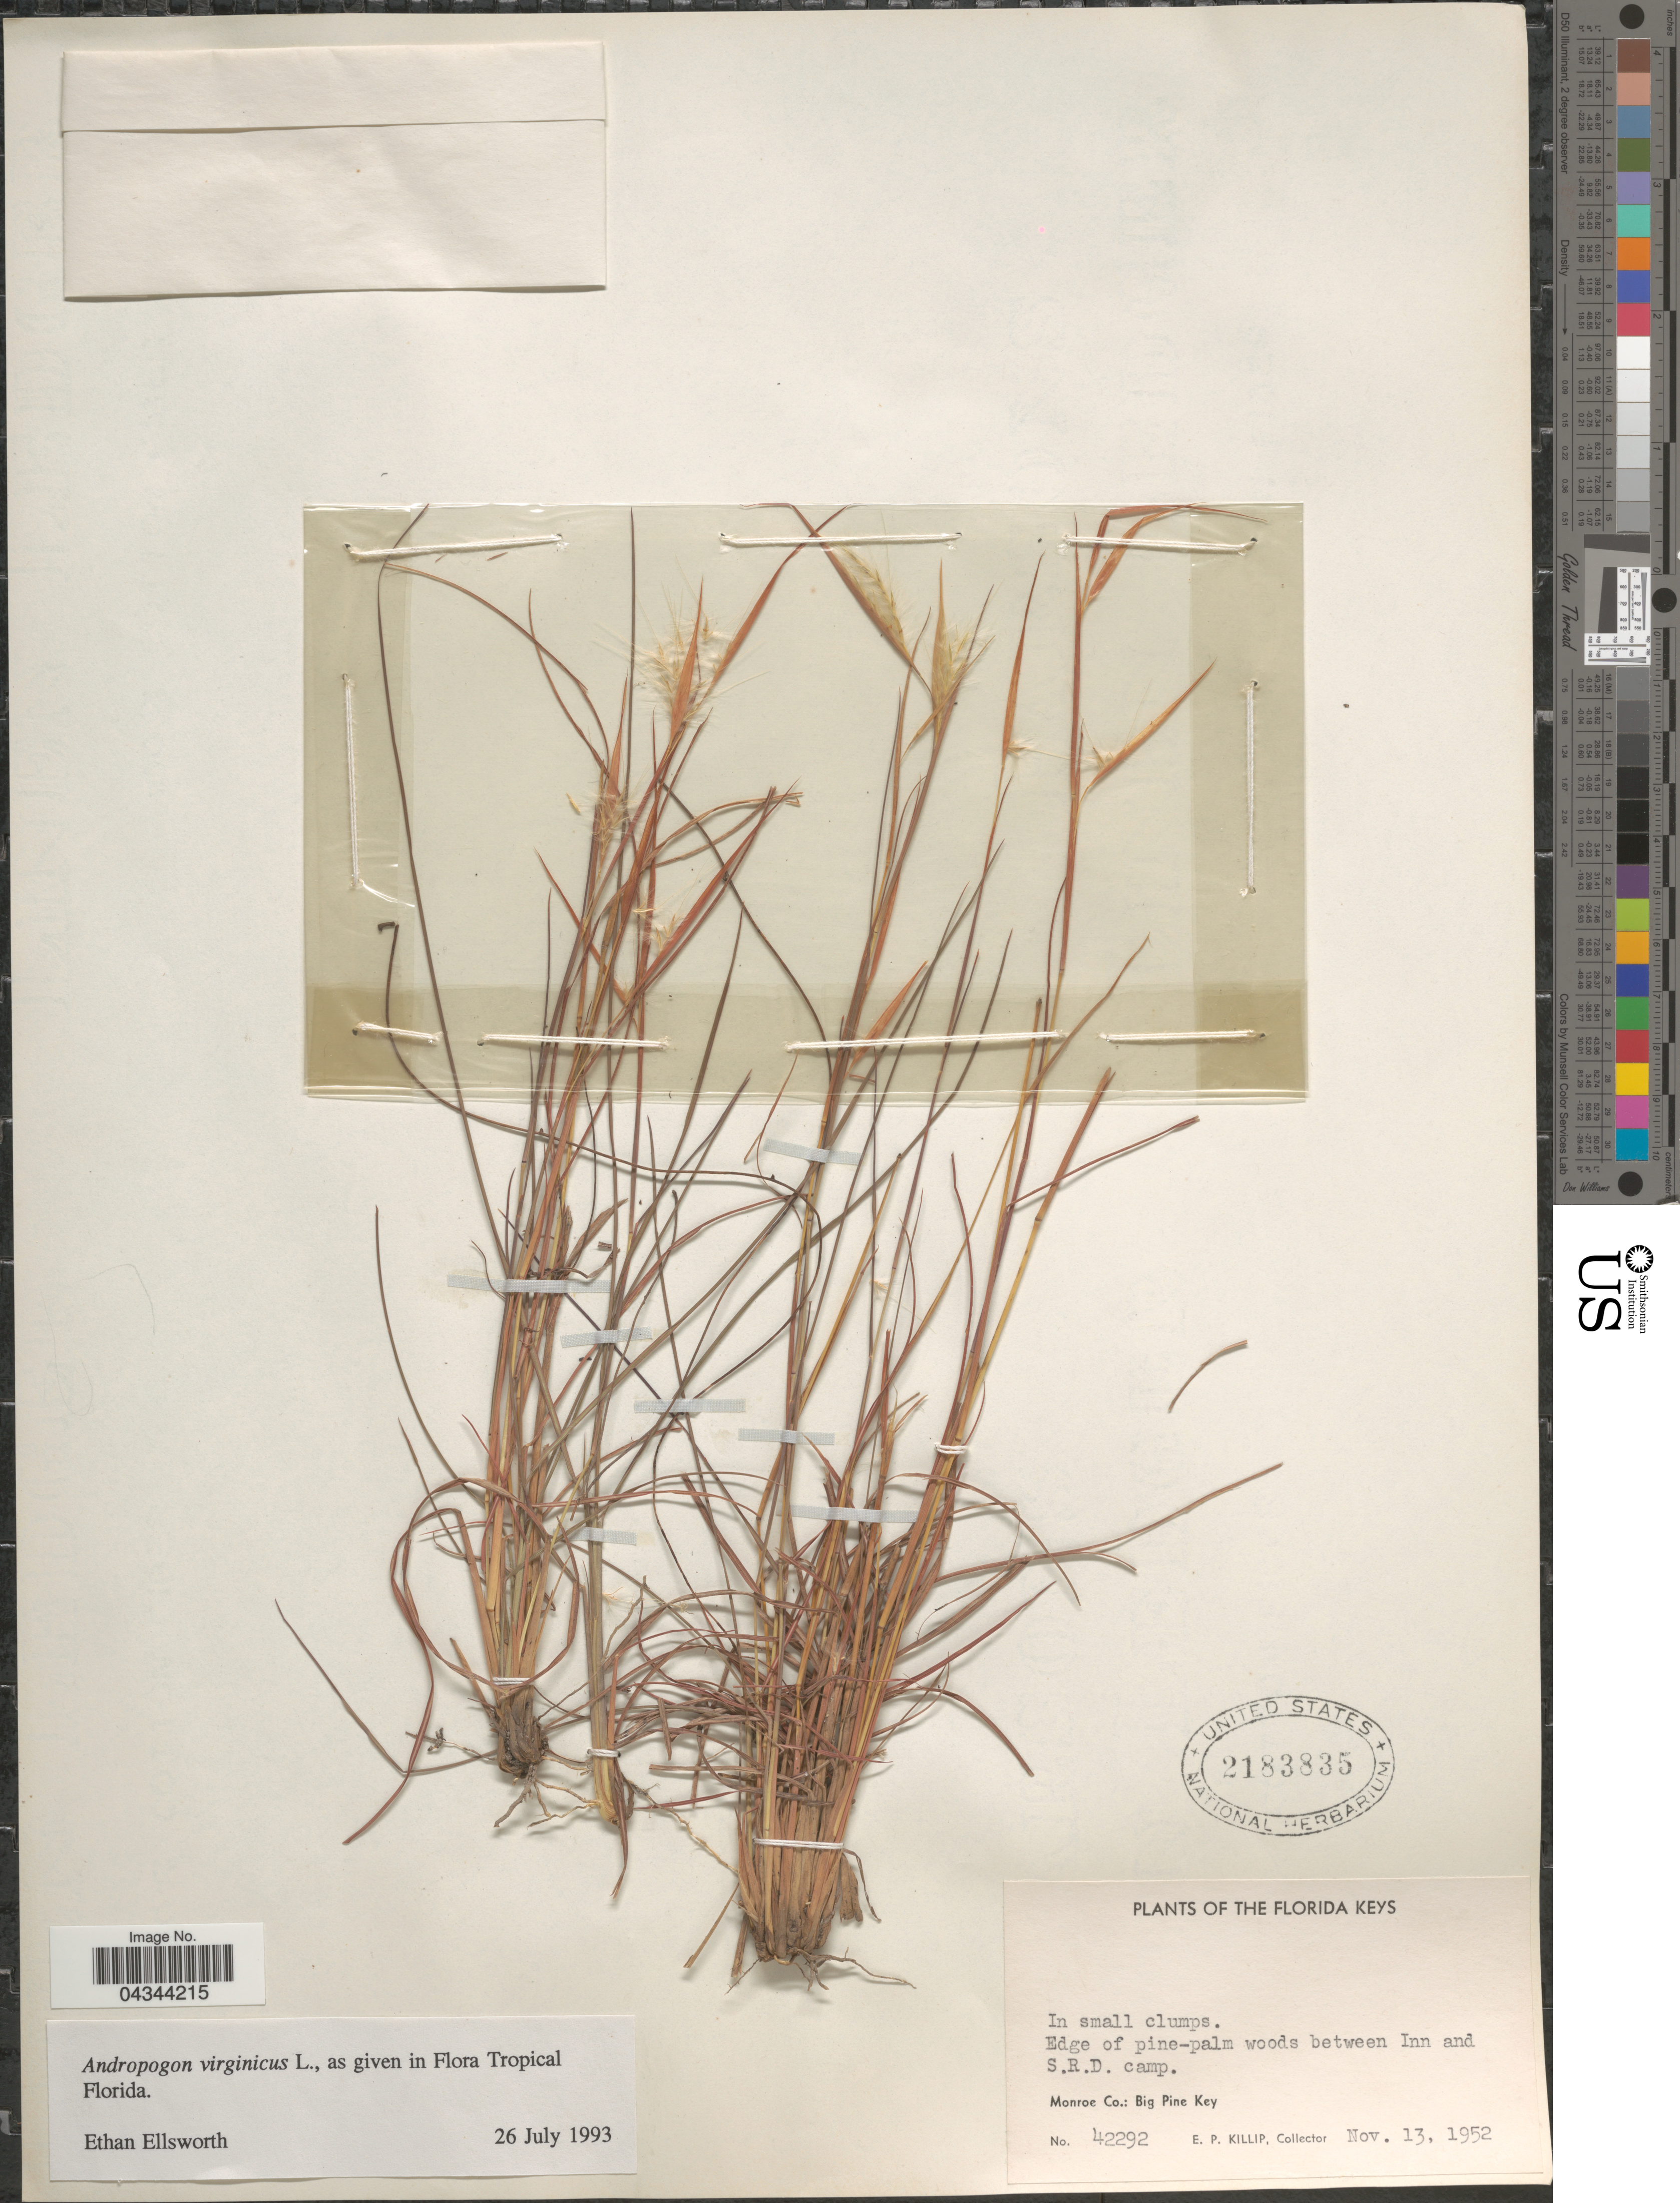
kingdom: Plantae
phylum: Tracheophyta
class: Liliopsida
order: Poales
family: Poaceae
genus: Andropogon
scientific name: Andropogon virginicus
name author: L.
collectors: E. P. Killip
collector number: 42292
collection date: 1952-11-13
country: United States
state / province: Florida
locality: The Florida Keys. Between Inn and S.R.D. camp. Monroe Co.: Big Pine Key.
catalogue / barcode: US 2183835